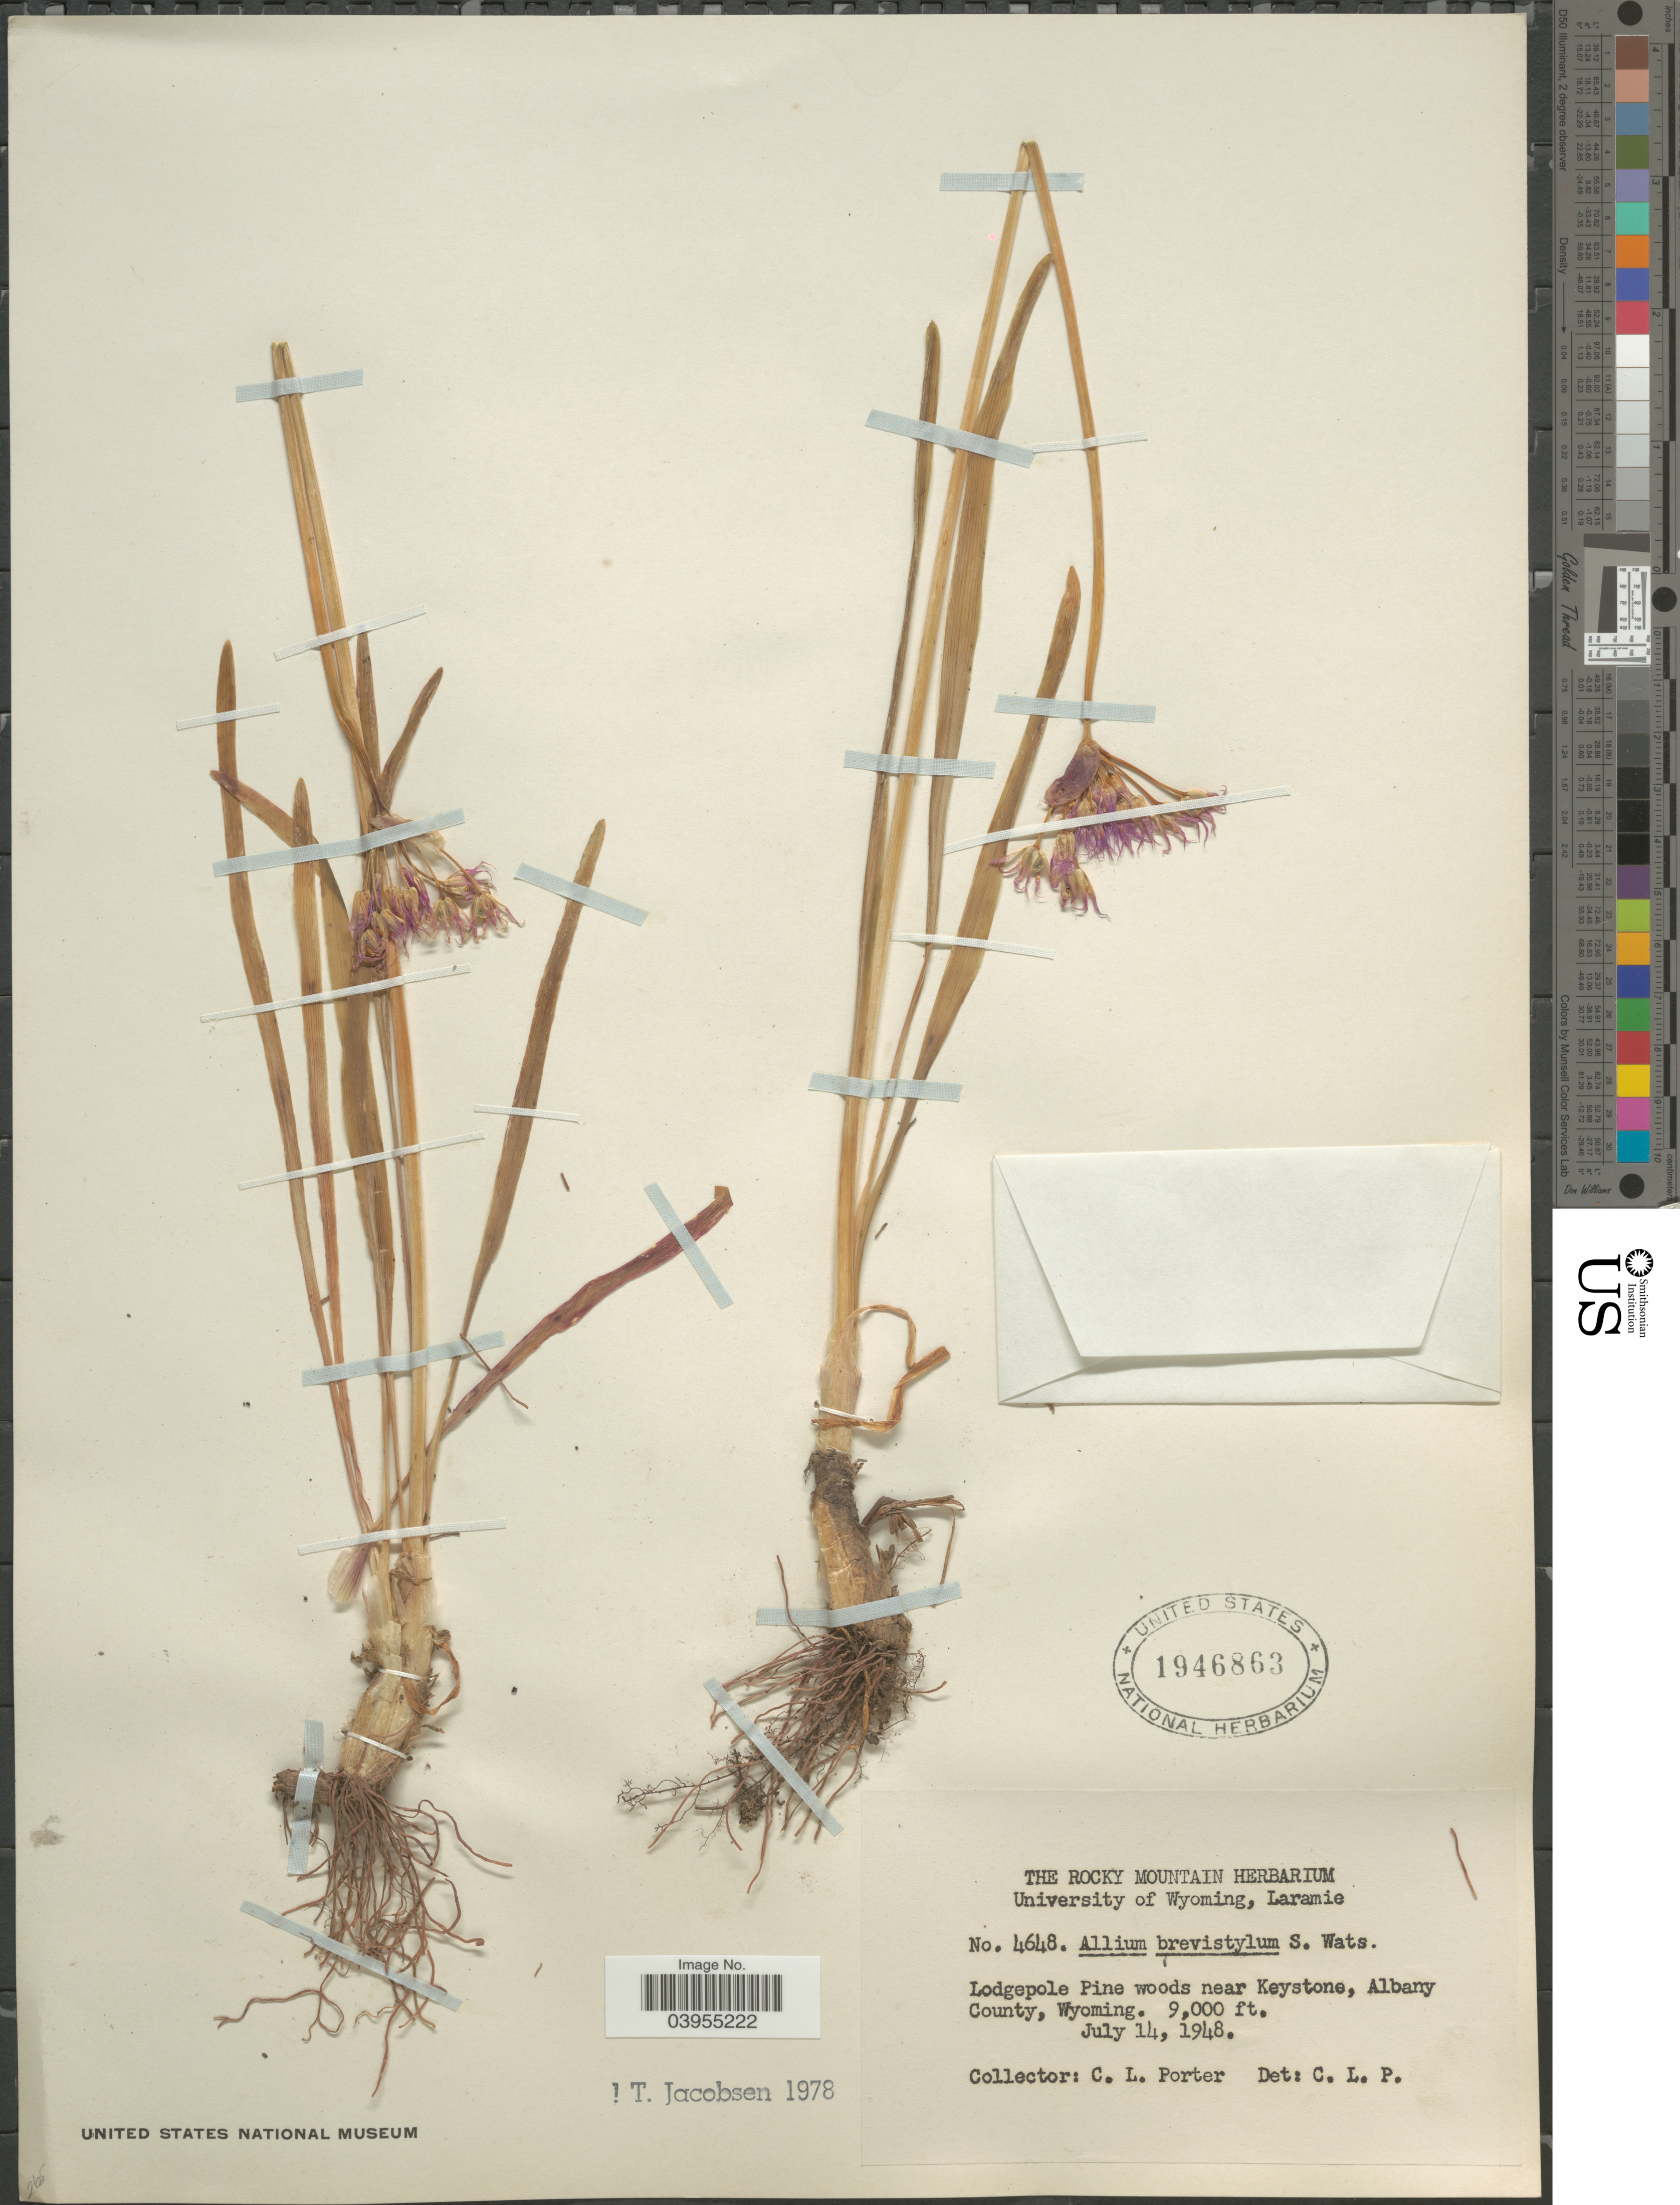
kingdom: Plantae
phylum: Tracheophyta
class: Liliopsida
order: Asparagales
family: Amaryllidaceae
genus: Allium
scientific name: Allium brevistylum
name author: S. Watson in C. King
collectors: C. L. Porter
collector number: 4648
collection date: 1948-07-14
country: United States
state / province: Wyoming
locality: Lodgepole Pine woods near Keystone, Albany County.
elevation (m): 2743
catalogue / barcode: US 1946863